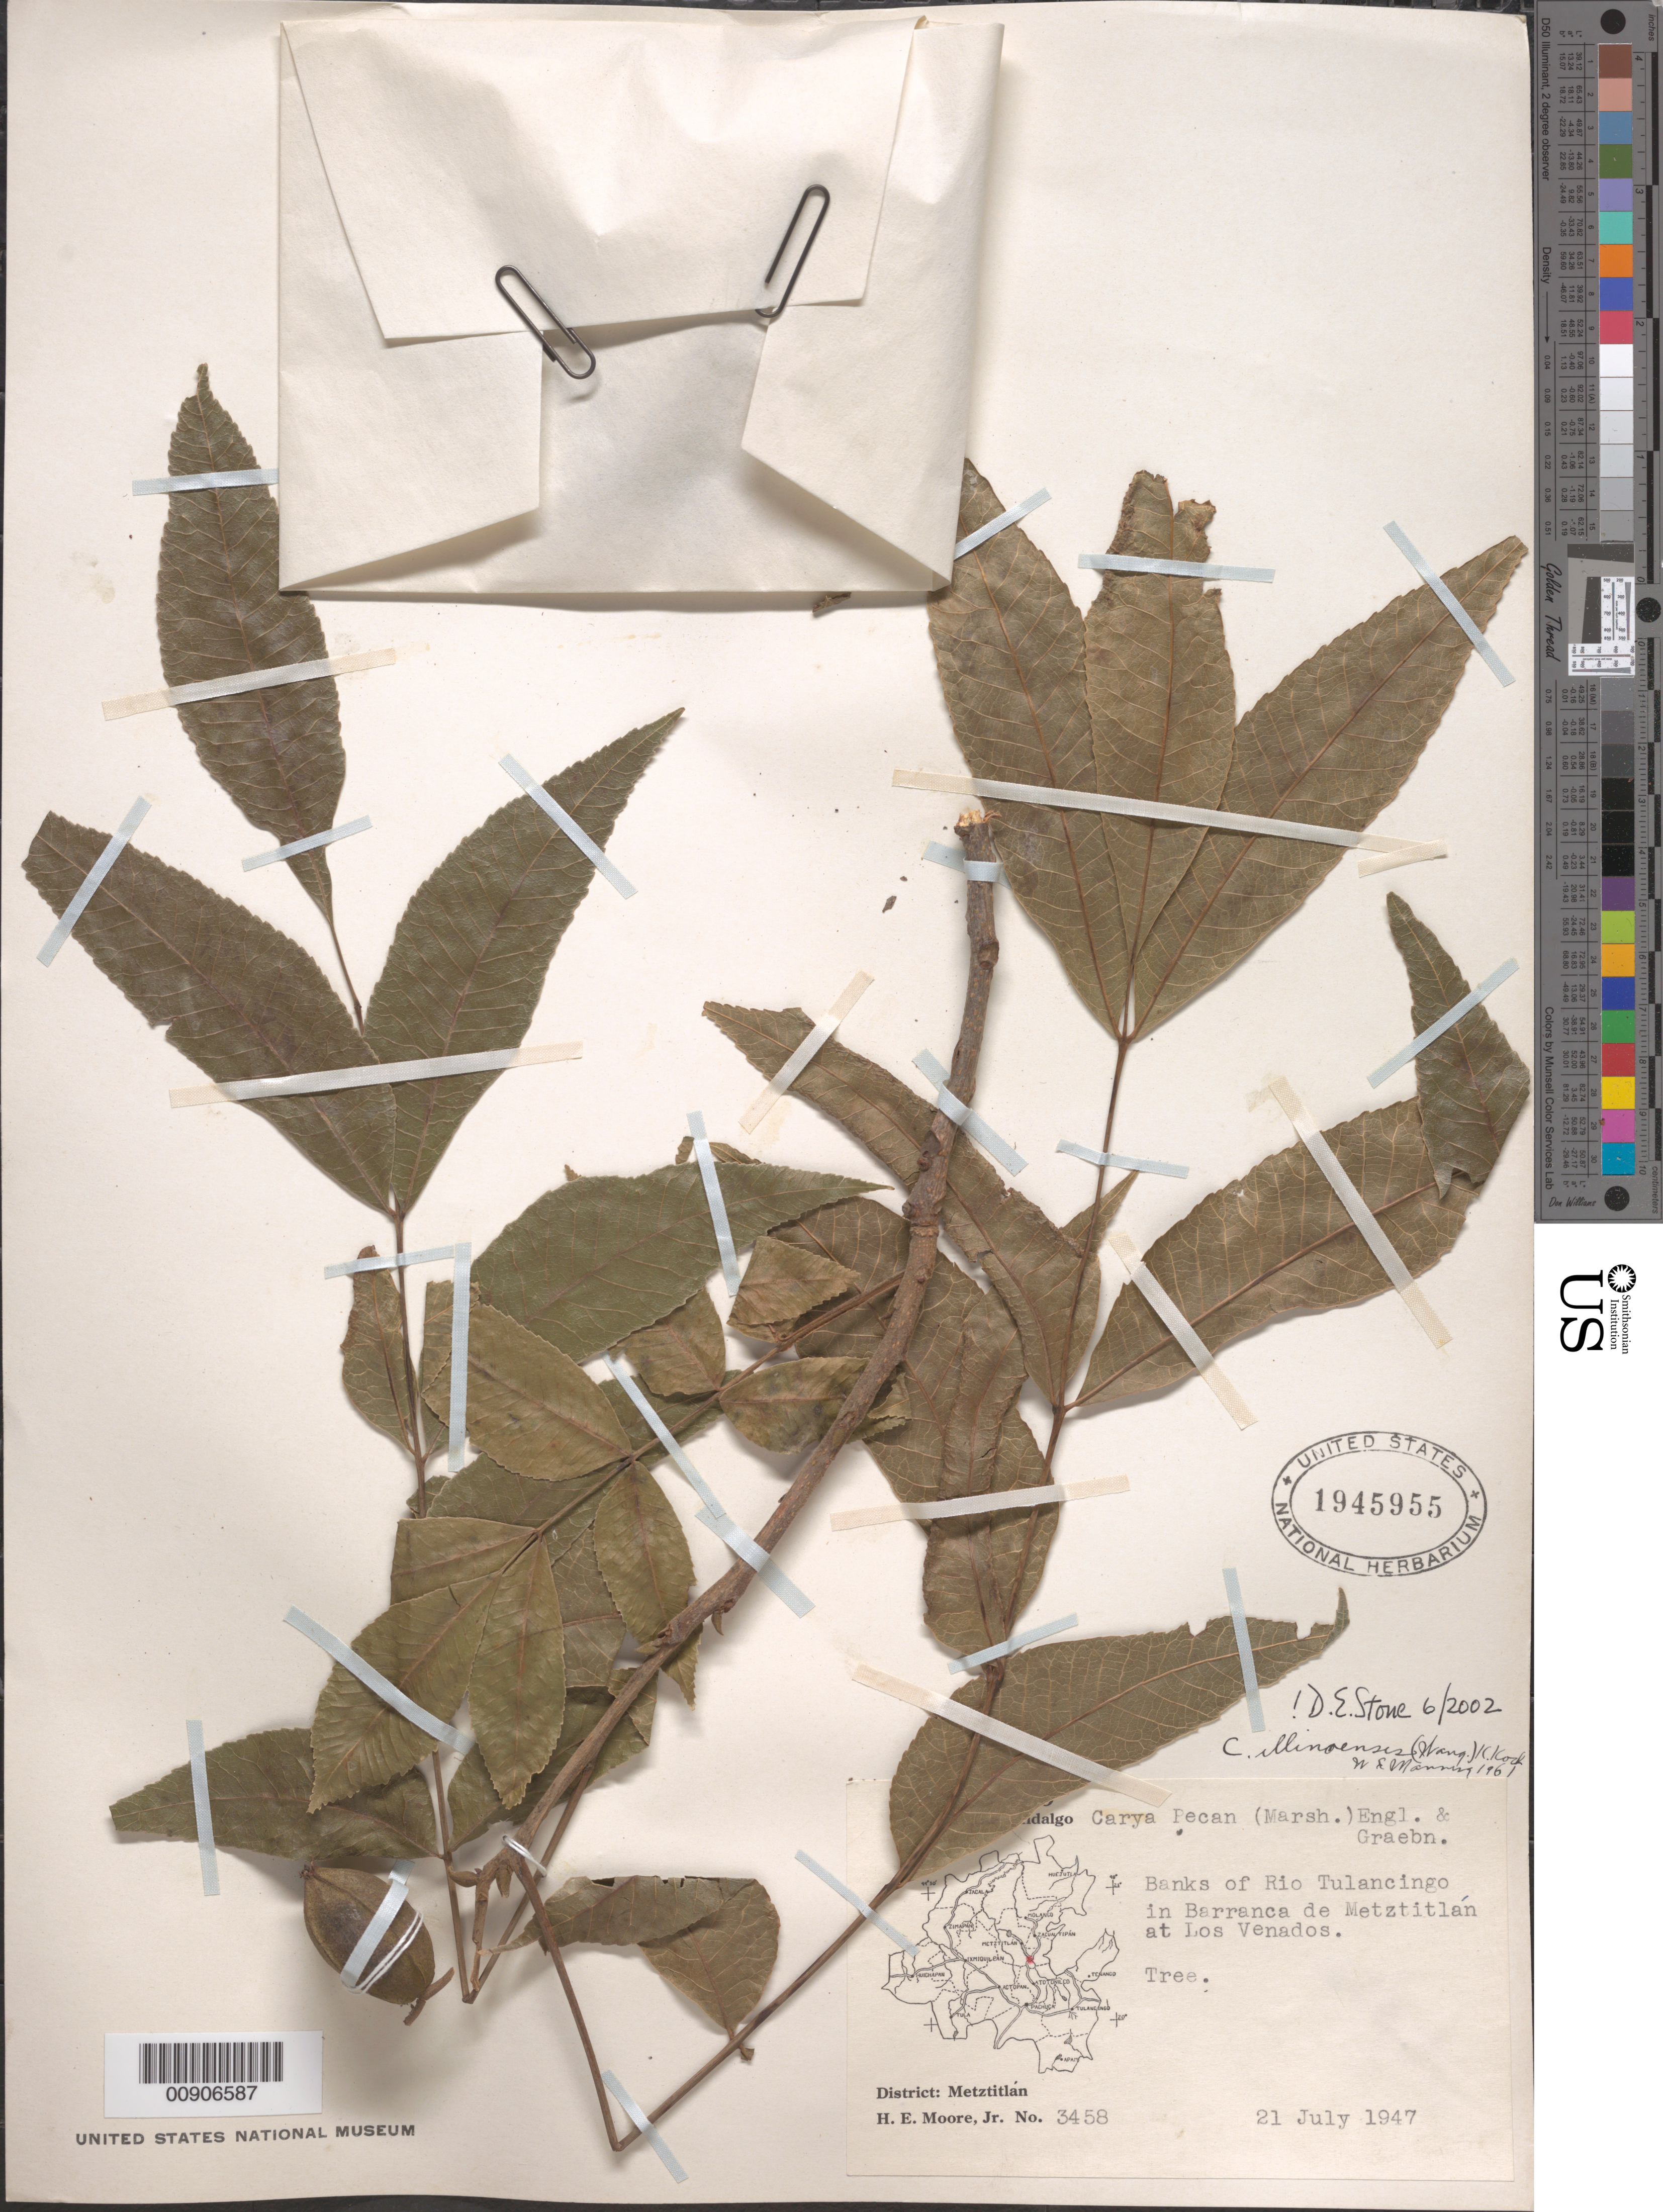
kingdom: Plantae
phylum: Tracheophyta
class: Magnoliopsida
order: Fagales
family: Juglandaceae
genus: Carya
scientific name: Carya illinoinensis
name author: (Wangenh.) K. Koch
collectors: H. E. Moore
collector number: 3458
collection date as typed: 21 Jul 1947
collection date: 1947-07-21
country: Mexico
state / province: Hidalgo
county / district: Metztitlán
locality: Hidalgo: District Metztitlán: Banks of Río Tulancingo in Barranca de Metztitlán at Los Venados.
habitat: Banks of river.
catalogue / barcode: US 1945955